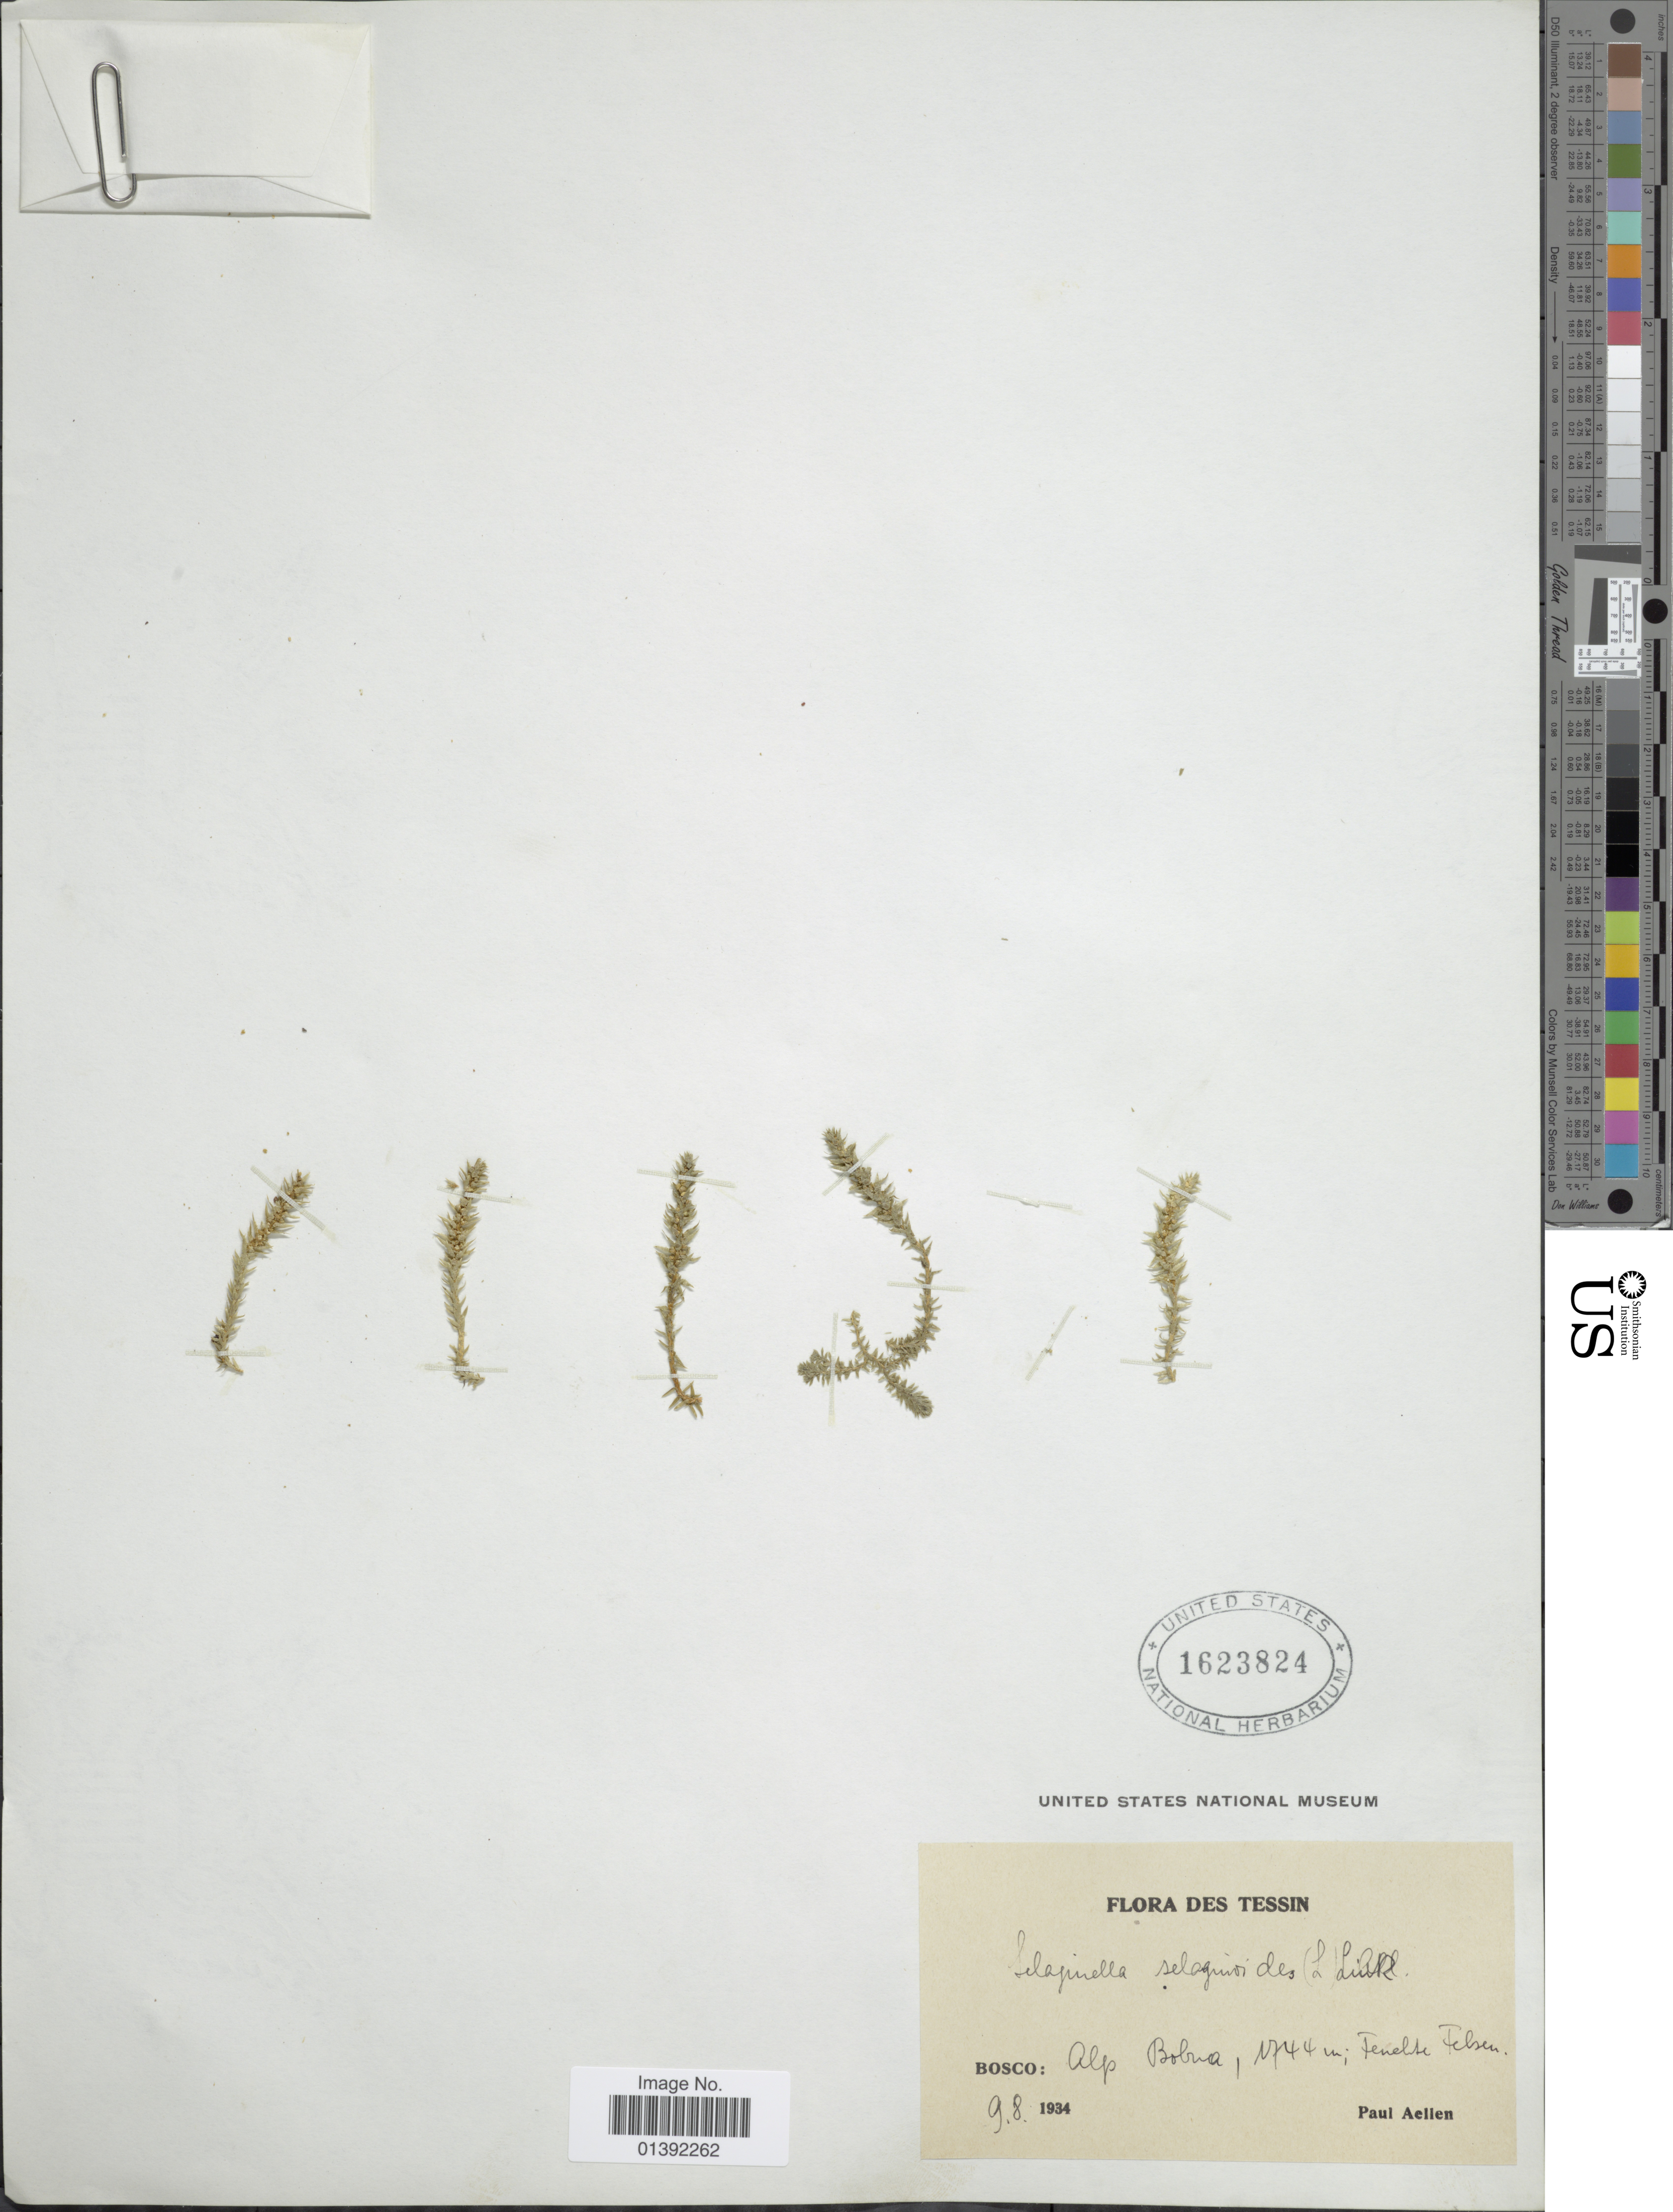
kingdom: Plantae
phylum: Tracheophyta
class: Lycopodiopsida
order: Selaginellales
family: Selaginellaceae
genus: Selaginella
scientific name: Selaginella selaginoides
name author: (L.) Link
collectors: P. Aellen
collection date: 1934-08-09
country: Switzerland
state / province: Ticino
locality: Des Tessin, Bosco: Alp Bohna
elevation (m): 1744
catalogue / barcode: US 1623824